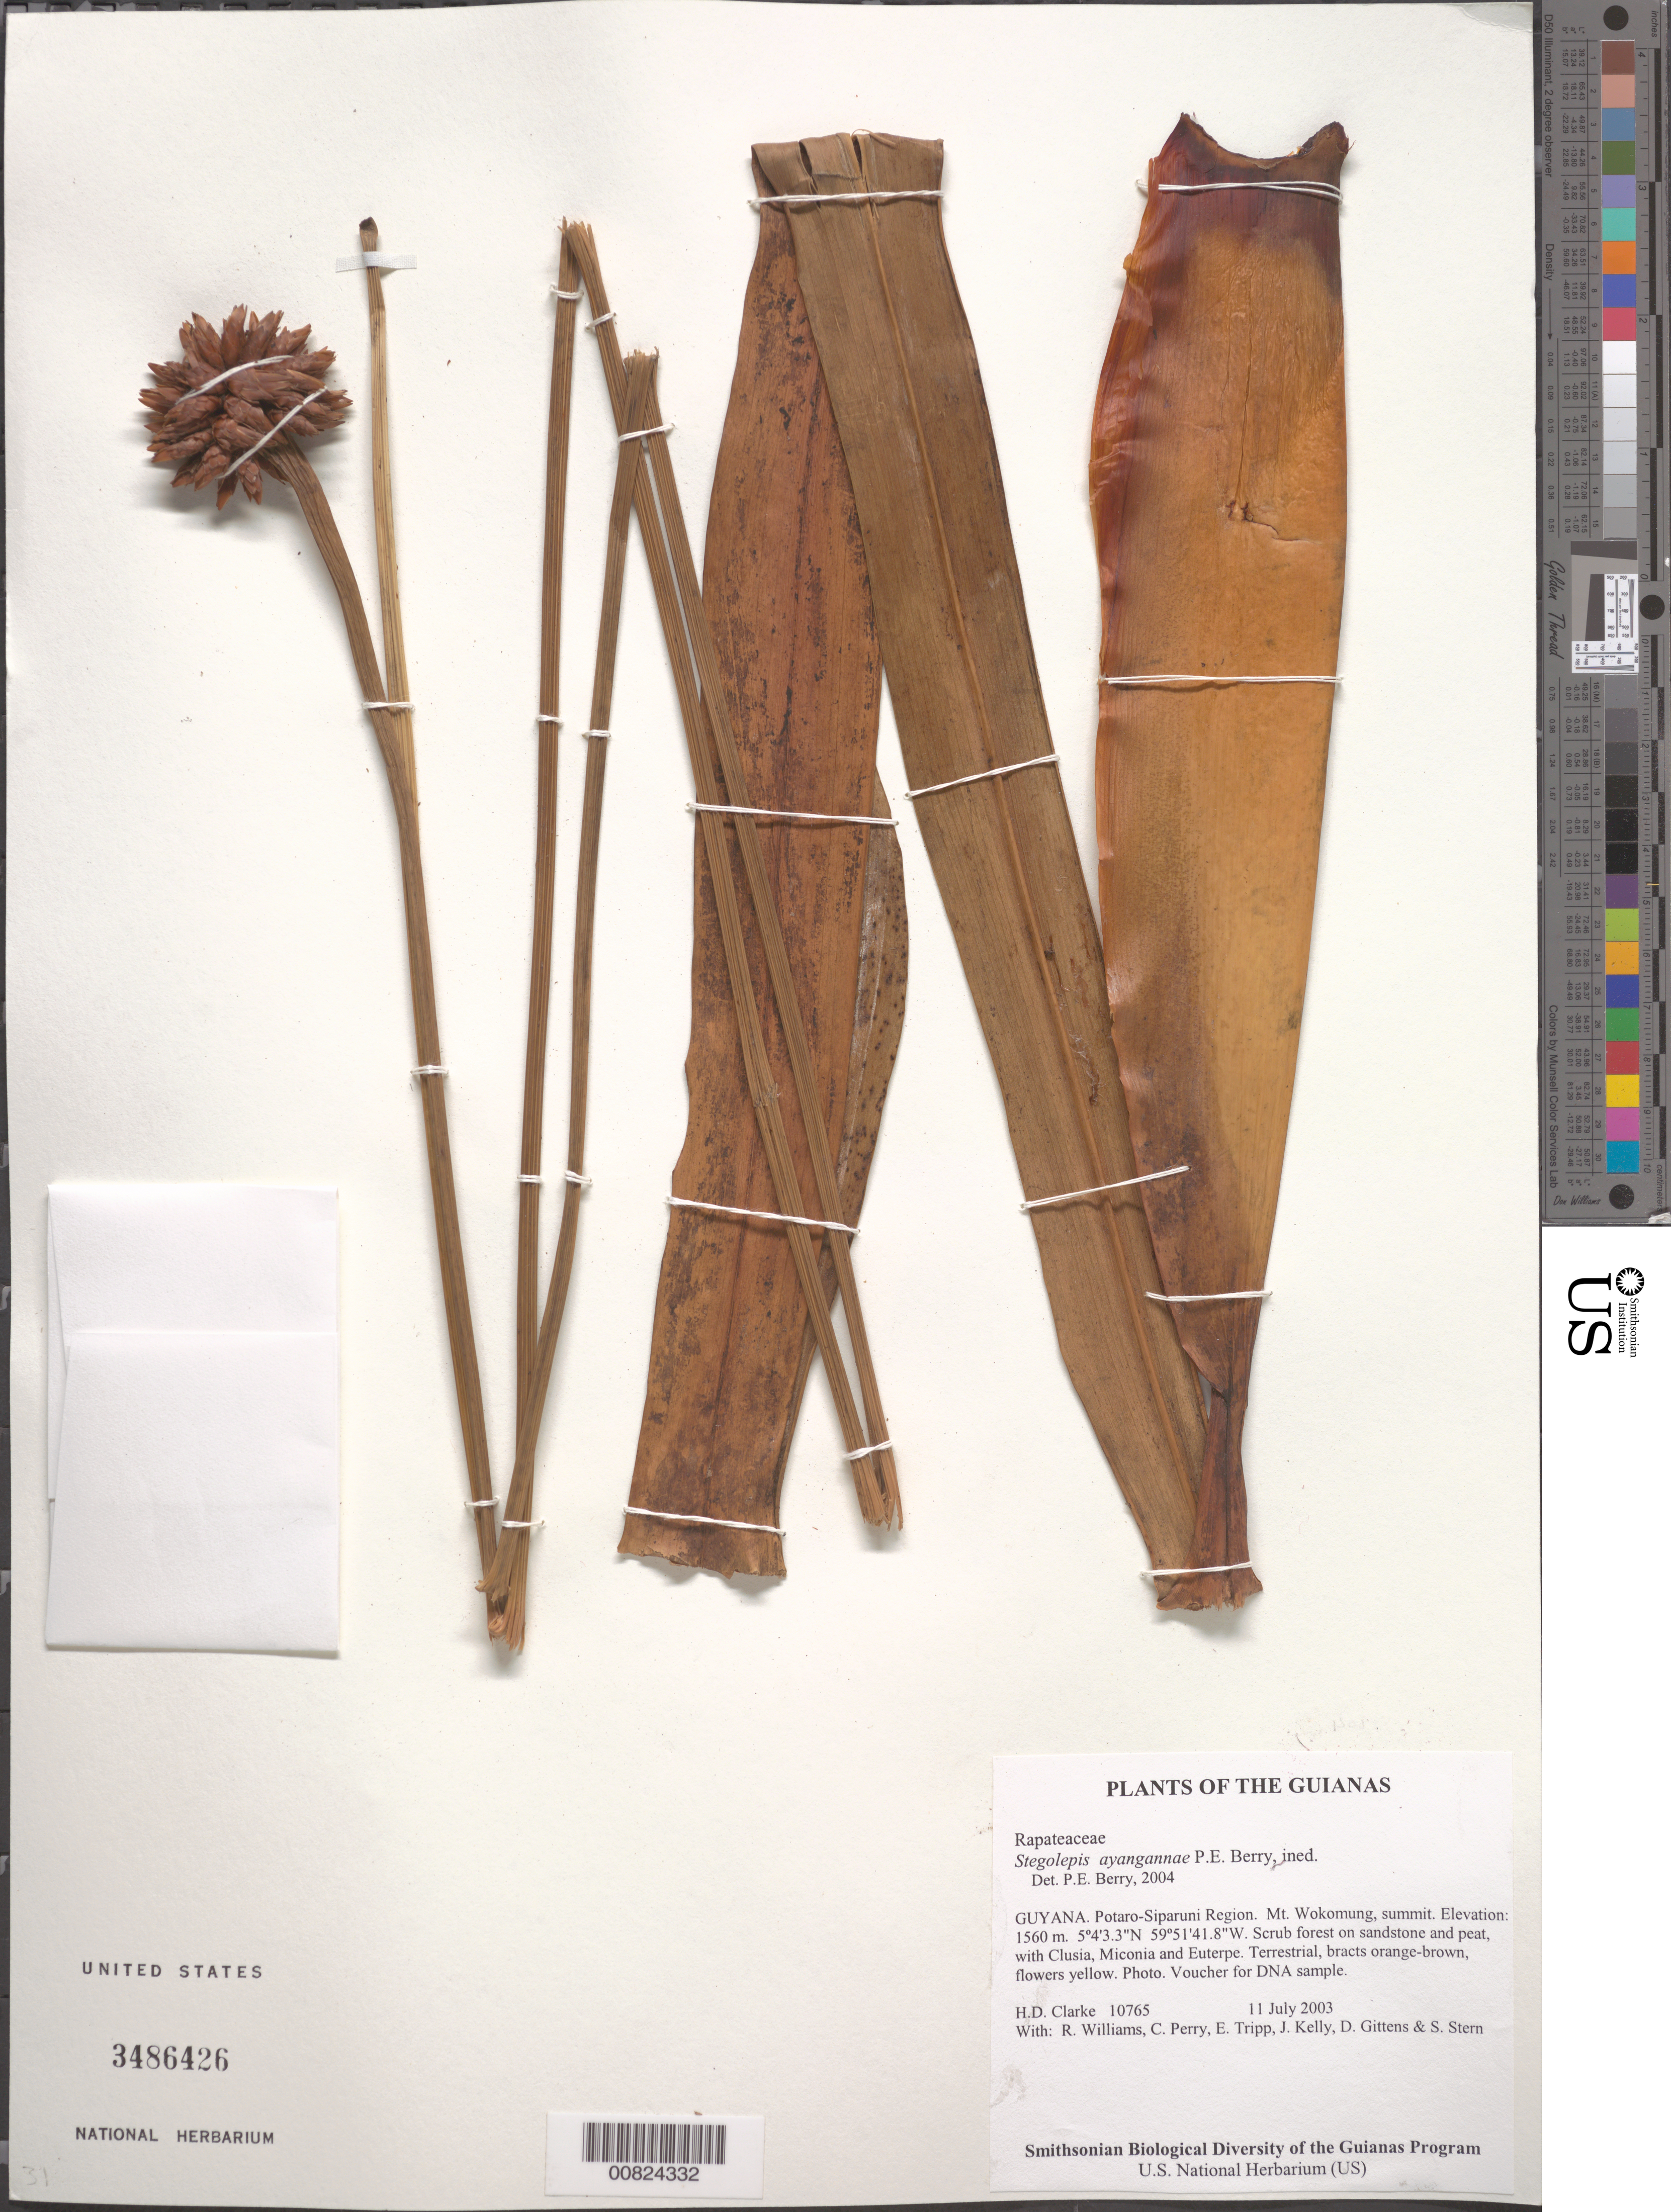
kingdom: Plantae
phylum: Tracheophyta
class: Liliopsida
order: Poales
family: Rapateaceae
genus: Stegolepis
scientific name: Stegolepis ayangannae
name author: P.E. Berry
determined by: Berry, P. E., (WIS), University of Wisconsin - Madison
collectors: H. D. Clarke, R. Williams, C. Perry, E. Tripp, J. Kelly, D. Gittens & S. R. Stern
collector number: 10765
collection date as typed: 11 July 2003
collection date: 2003-07-11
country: Guyana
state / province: Potaro-Siparuni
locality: Mt. Wokomung, summit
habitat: Scrub forest on sandstone and peat, with Clusia, Miconia and Euterpe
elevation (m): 1560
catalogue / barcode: US 3486426